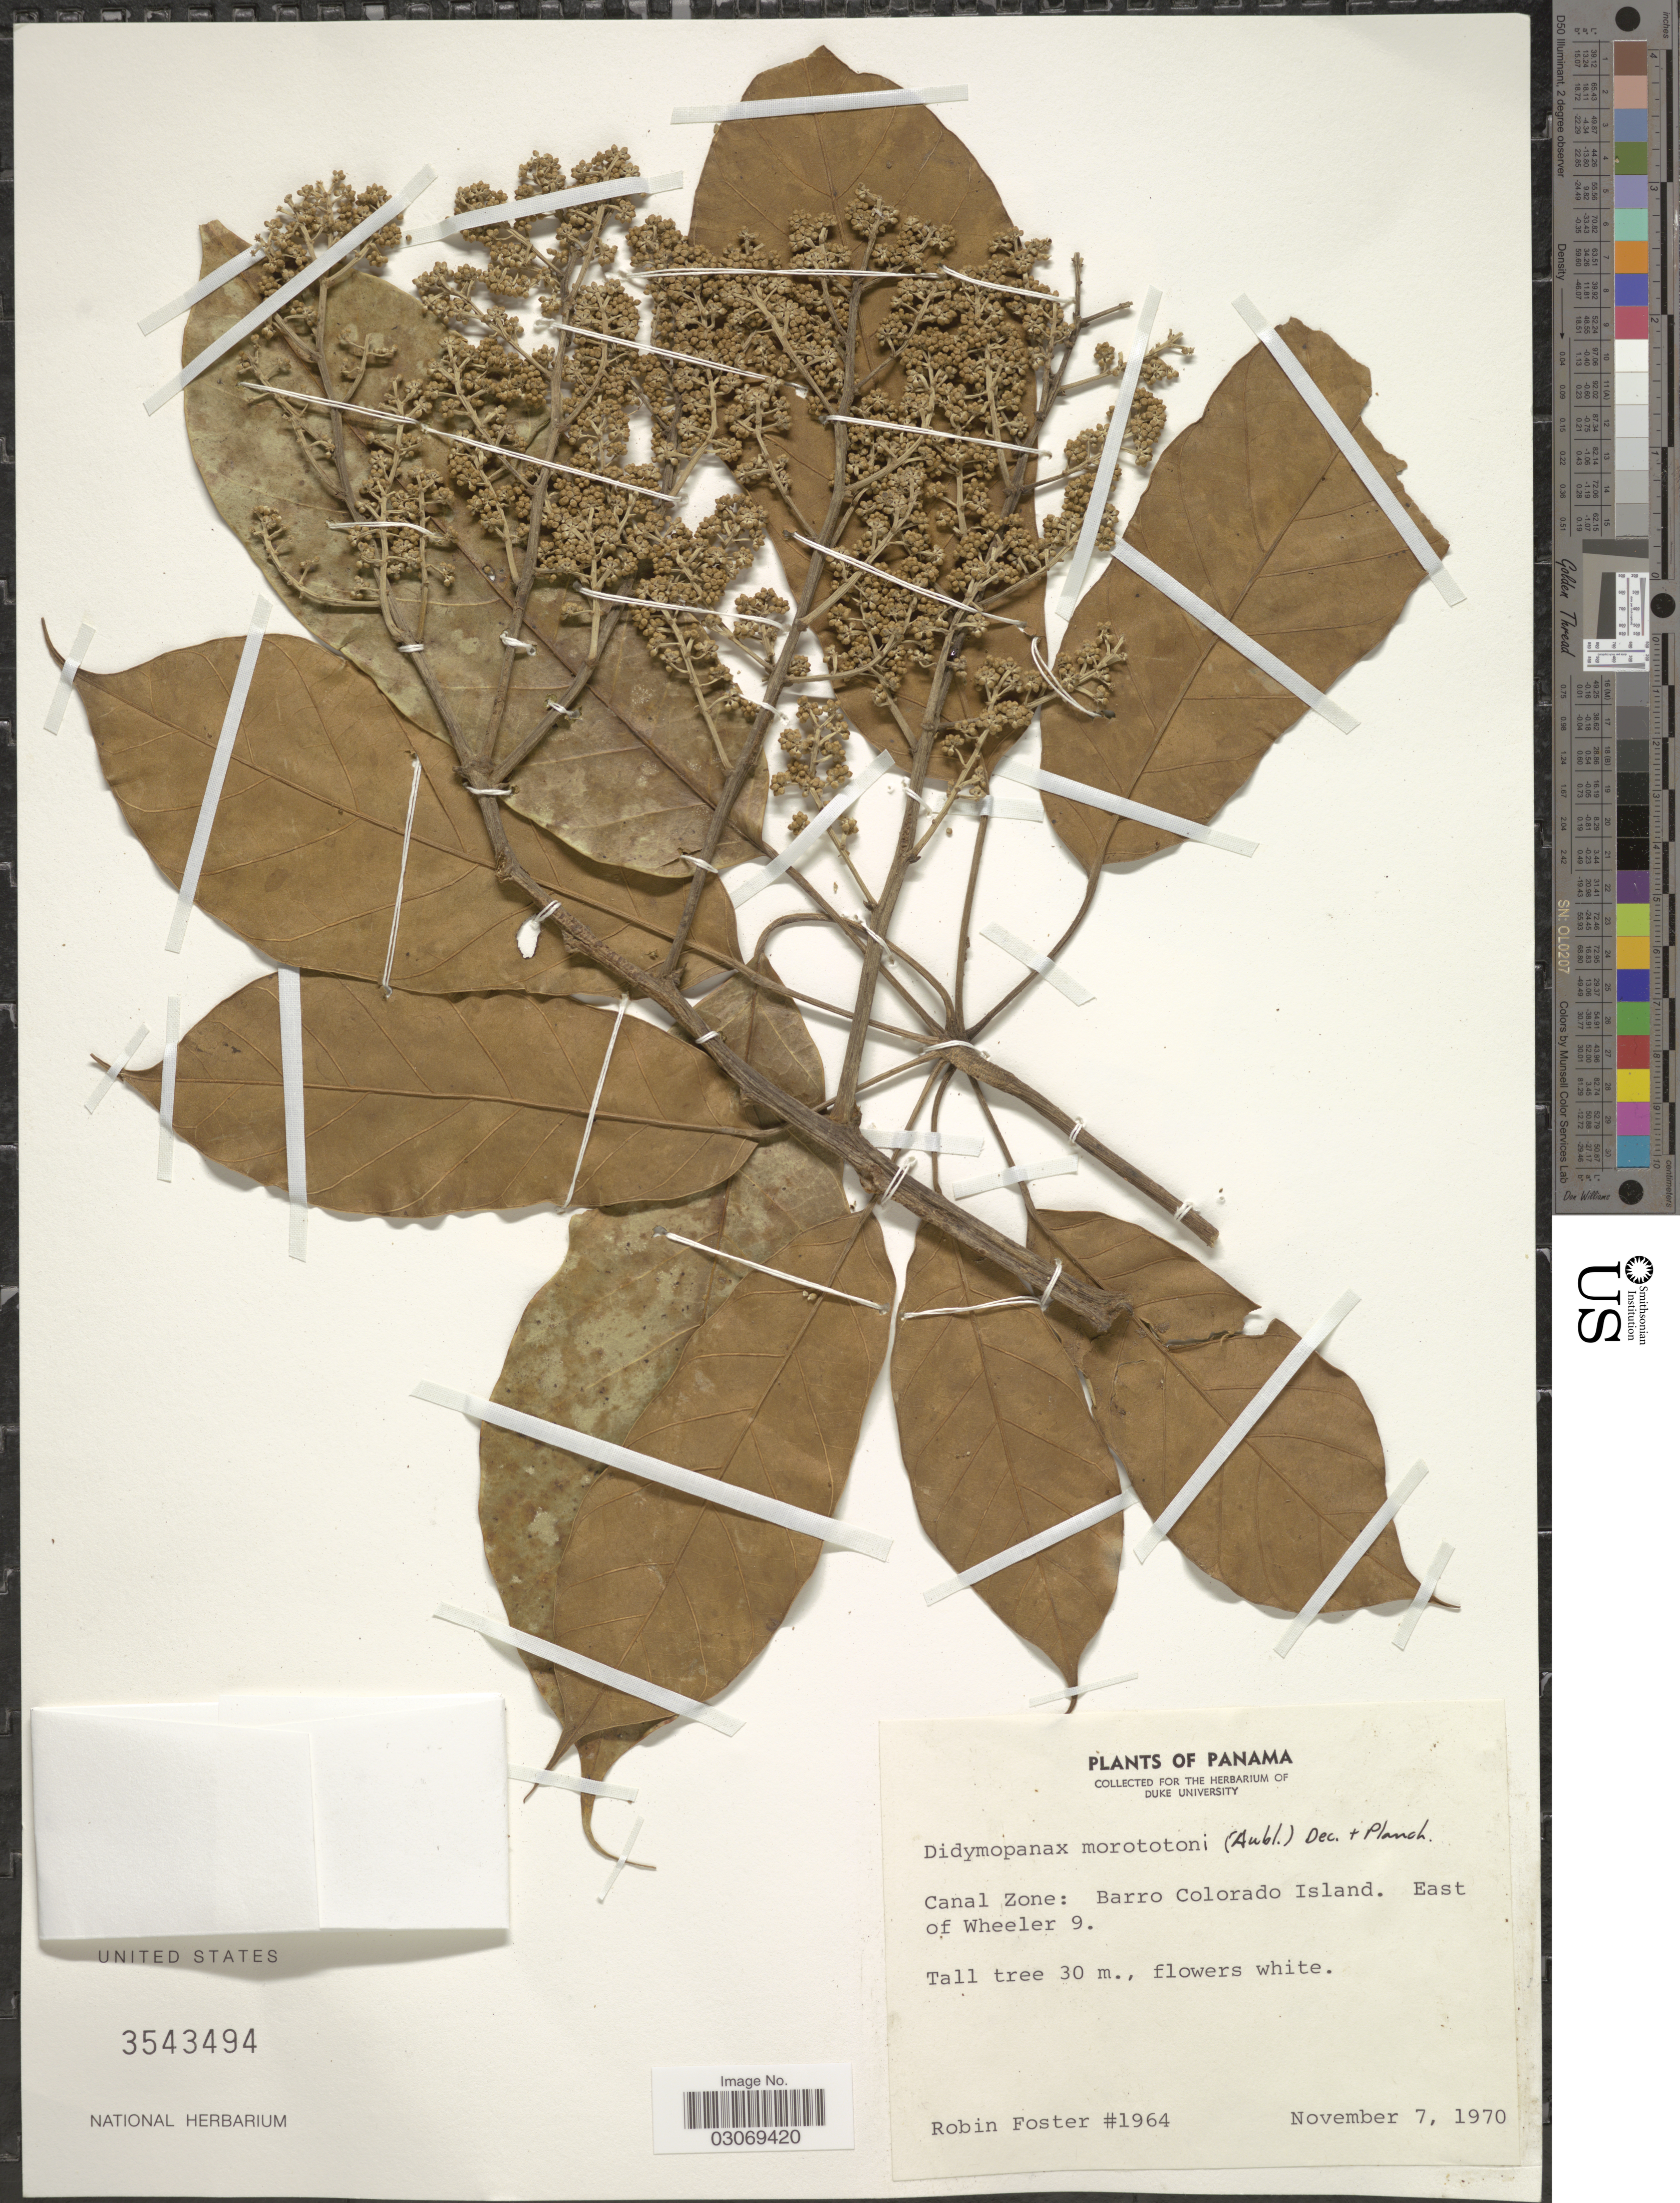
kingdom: Plantae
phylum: Tracheophyta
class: Magnoliopsida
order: Apiales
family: Araliaceae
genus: Schefflera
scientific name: Schefflera sp.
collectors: R. B. Foster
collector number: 1964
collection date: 1970-11-07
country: Panama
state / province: Panamá Oeste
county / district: Canal Zone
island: Barro Colorado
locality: Canal Zone: Barro Colorado Island. East of Wheeler 9.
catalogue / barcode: US 3543494